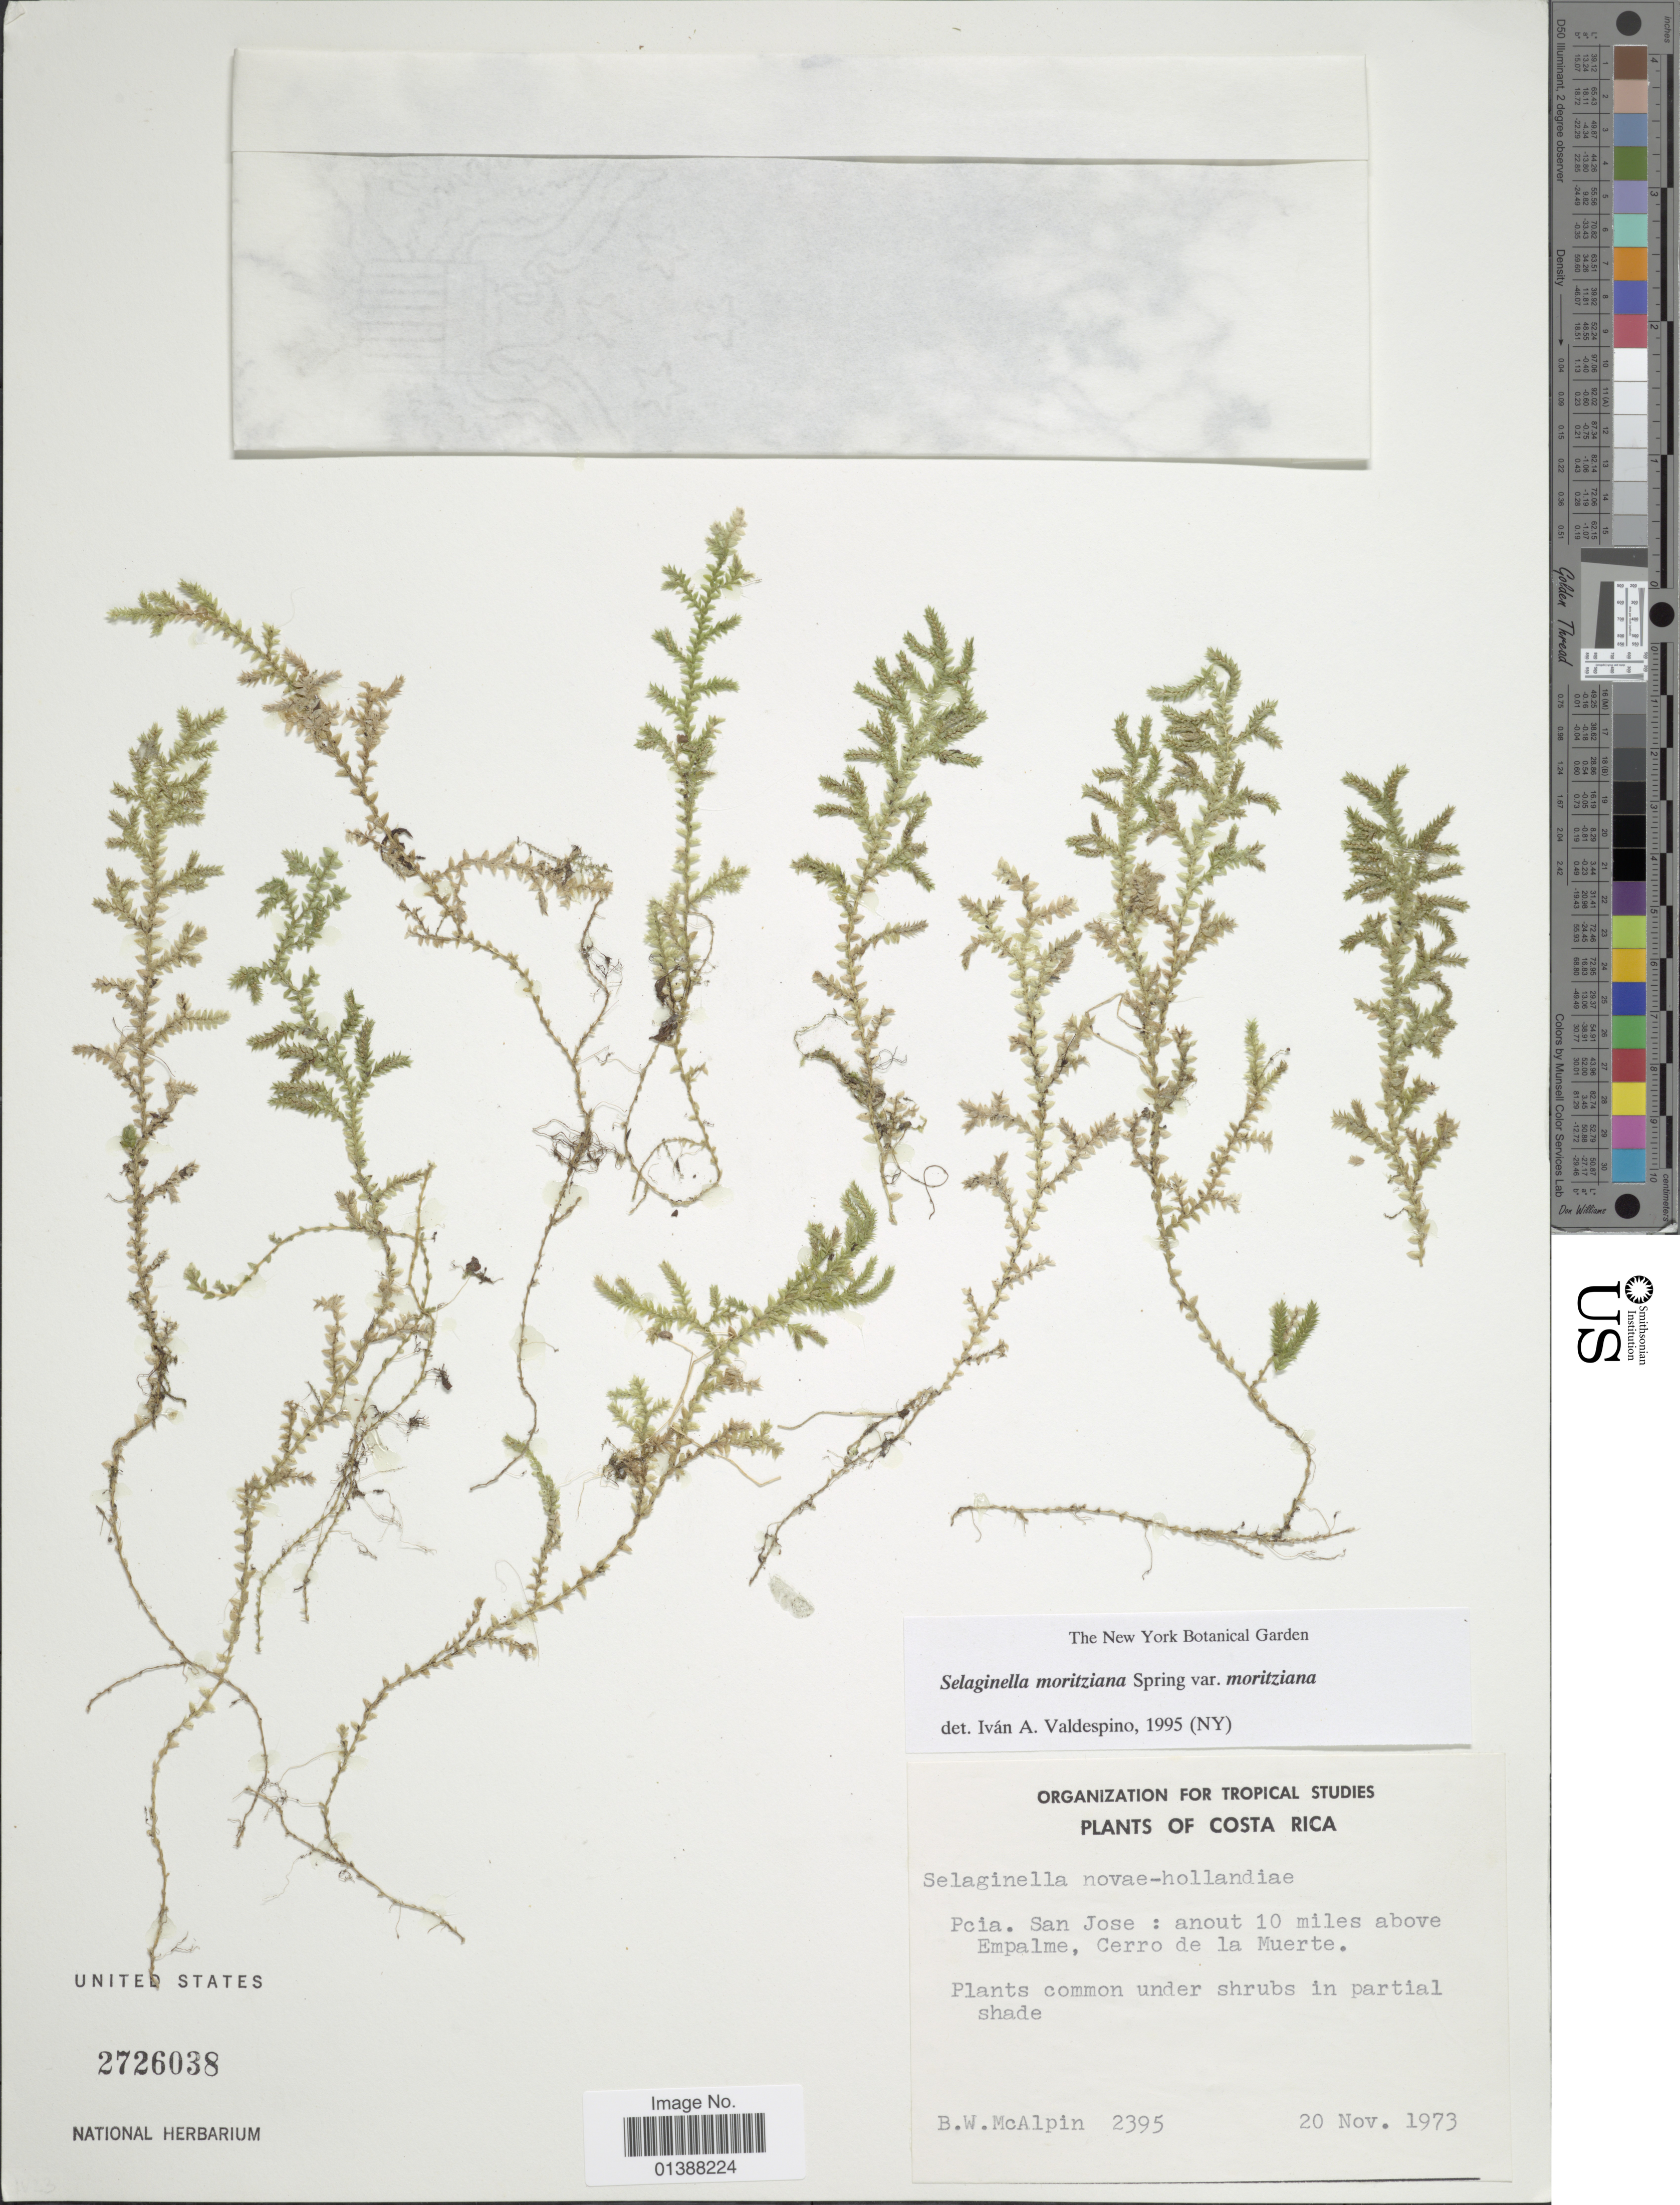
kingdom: Plantae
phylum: Tracheophyta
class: Lycopodiopsida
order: Selaginellales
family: Selaginellaceae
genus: Selaginella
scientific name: Selaginella moritziana var. moritziana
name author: Spring ex Klotzsch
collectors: B. W. McAlpin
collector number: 2395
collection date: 1973-11-20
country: Costa Rica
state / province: San José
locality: Pcia San Jose: anout 10 miles above Empalme, Cerro de la Muerte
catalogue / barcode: US 2726038